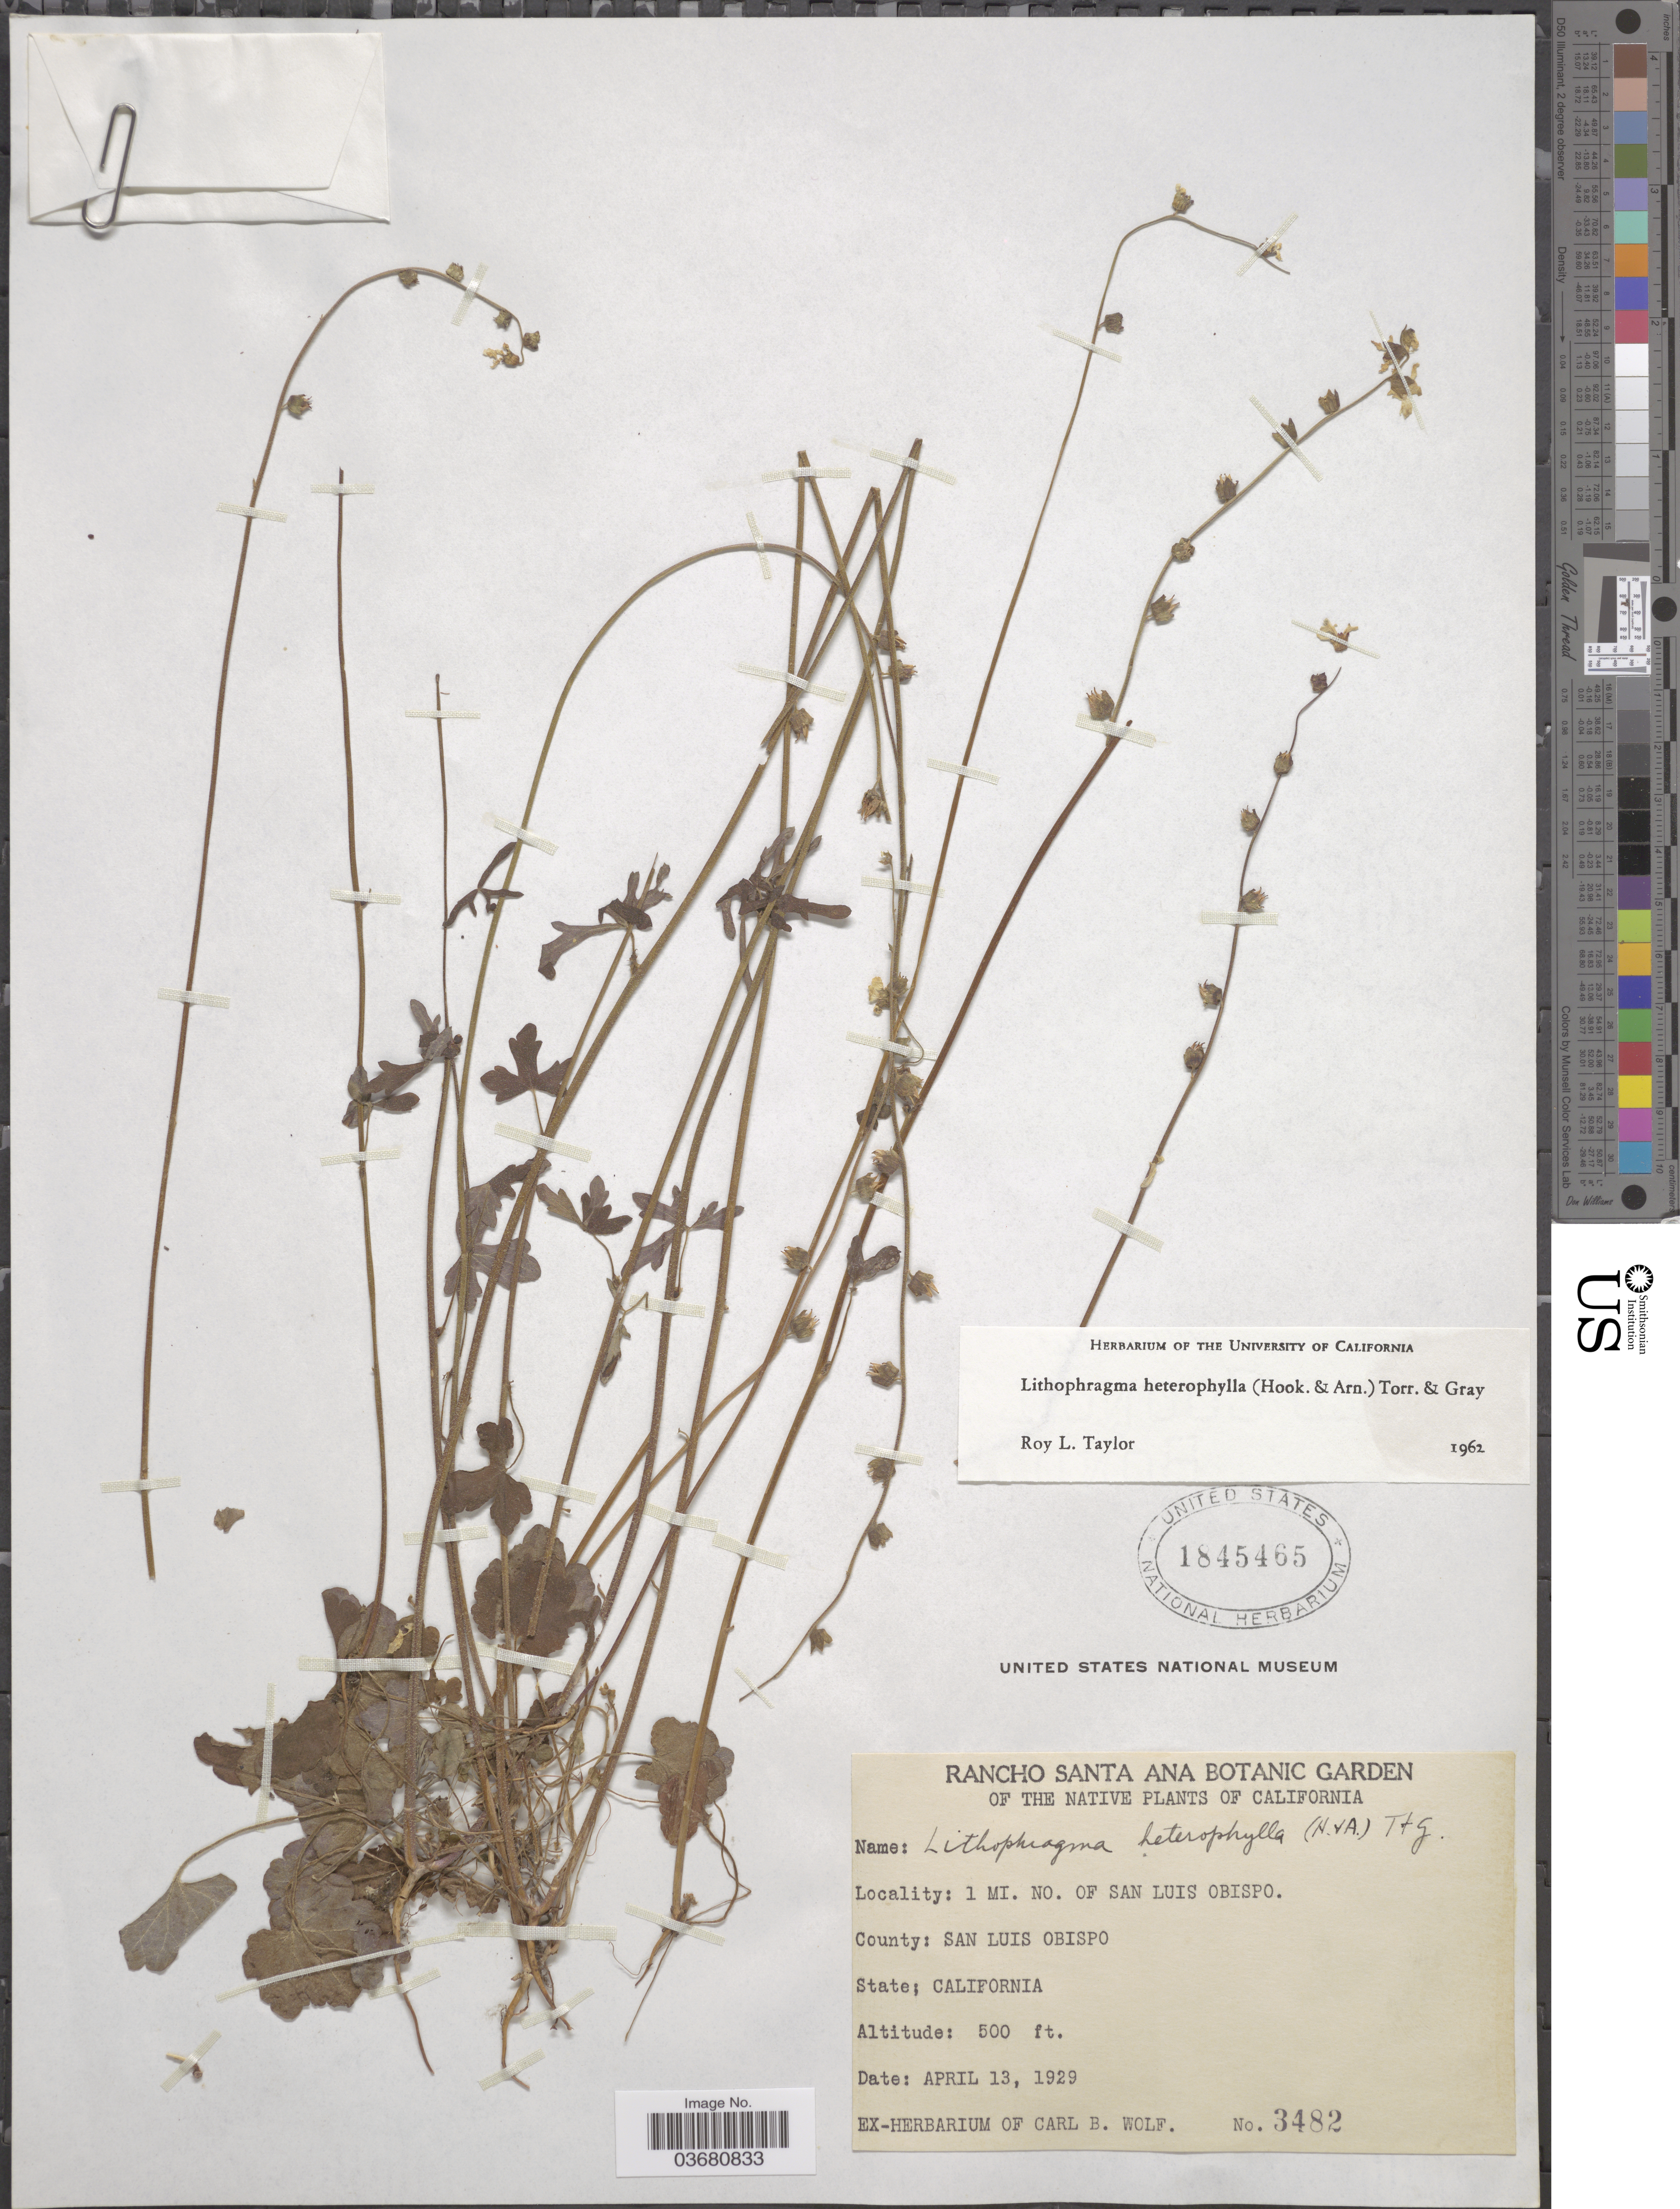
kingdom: Plantae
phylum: Tracheophyta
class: Magnoliopsida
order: Saxifragales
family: Saxifragaceae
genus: Lithophragma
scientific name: Lithophragma heterophyllum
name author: (Hook. & Arn.) Hook. & Arn.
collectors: ex herb. Carl B. Wolf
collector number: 3482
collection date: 1929-04-13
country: United States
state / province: California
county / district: San Luis Obispo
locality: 1 Mt. No. of San Luis Obispo. County: San Luis Obispo.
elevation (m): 152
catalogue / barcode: US 1845465